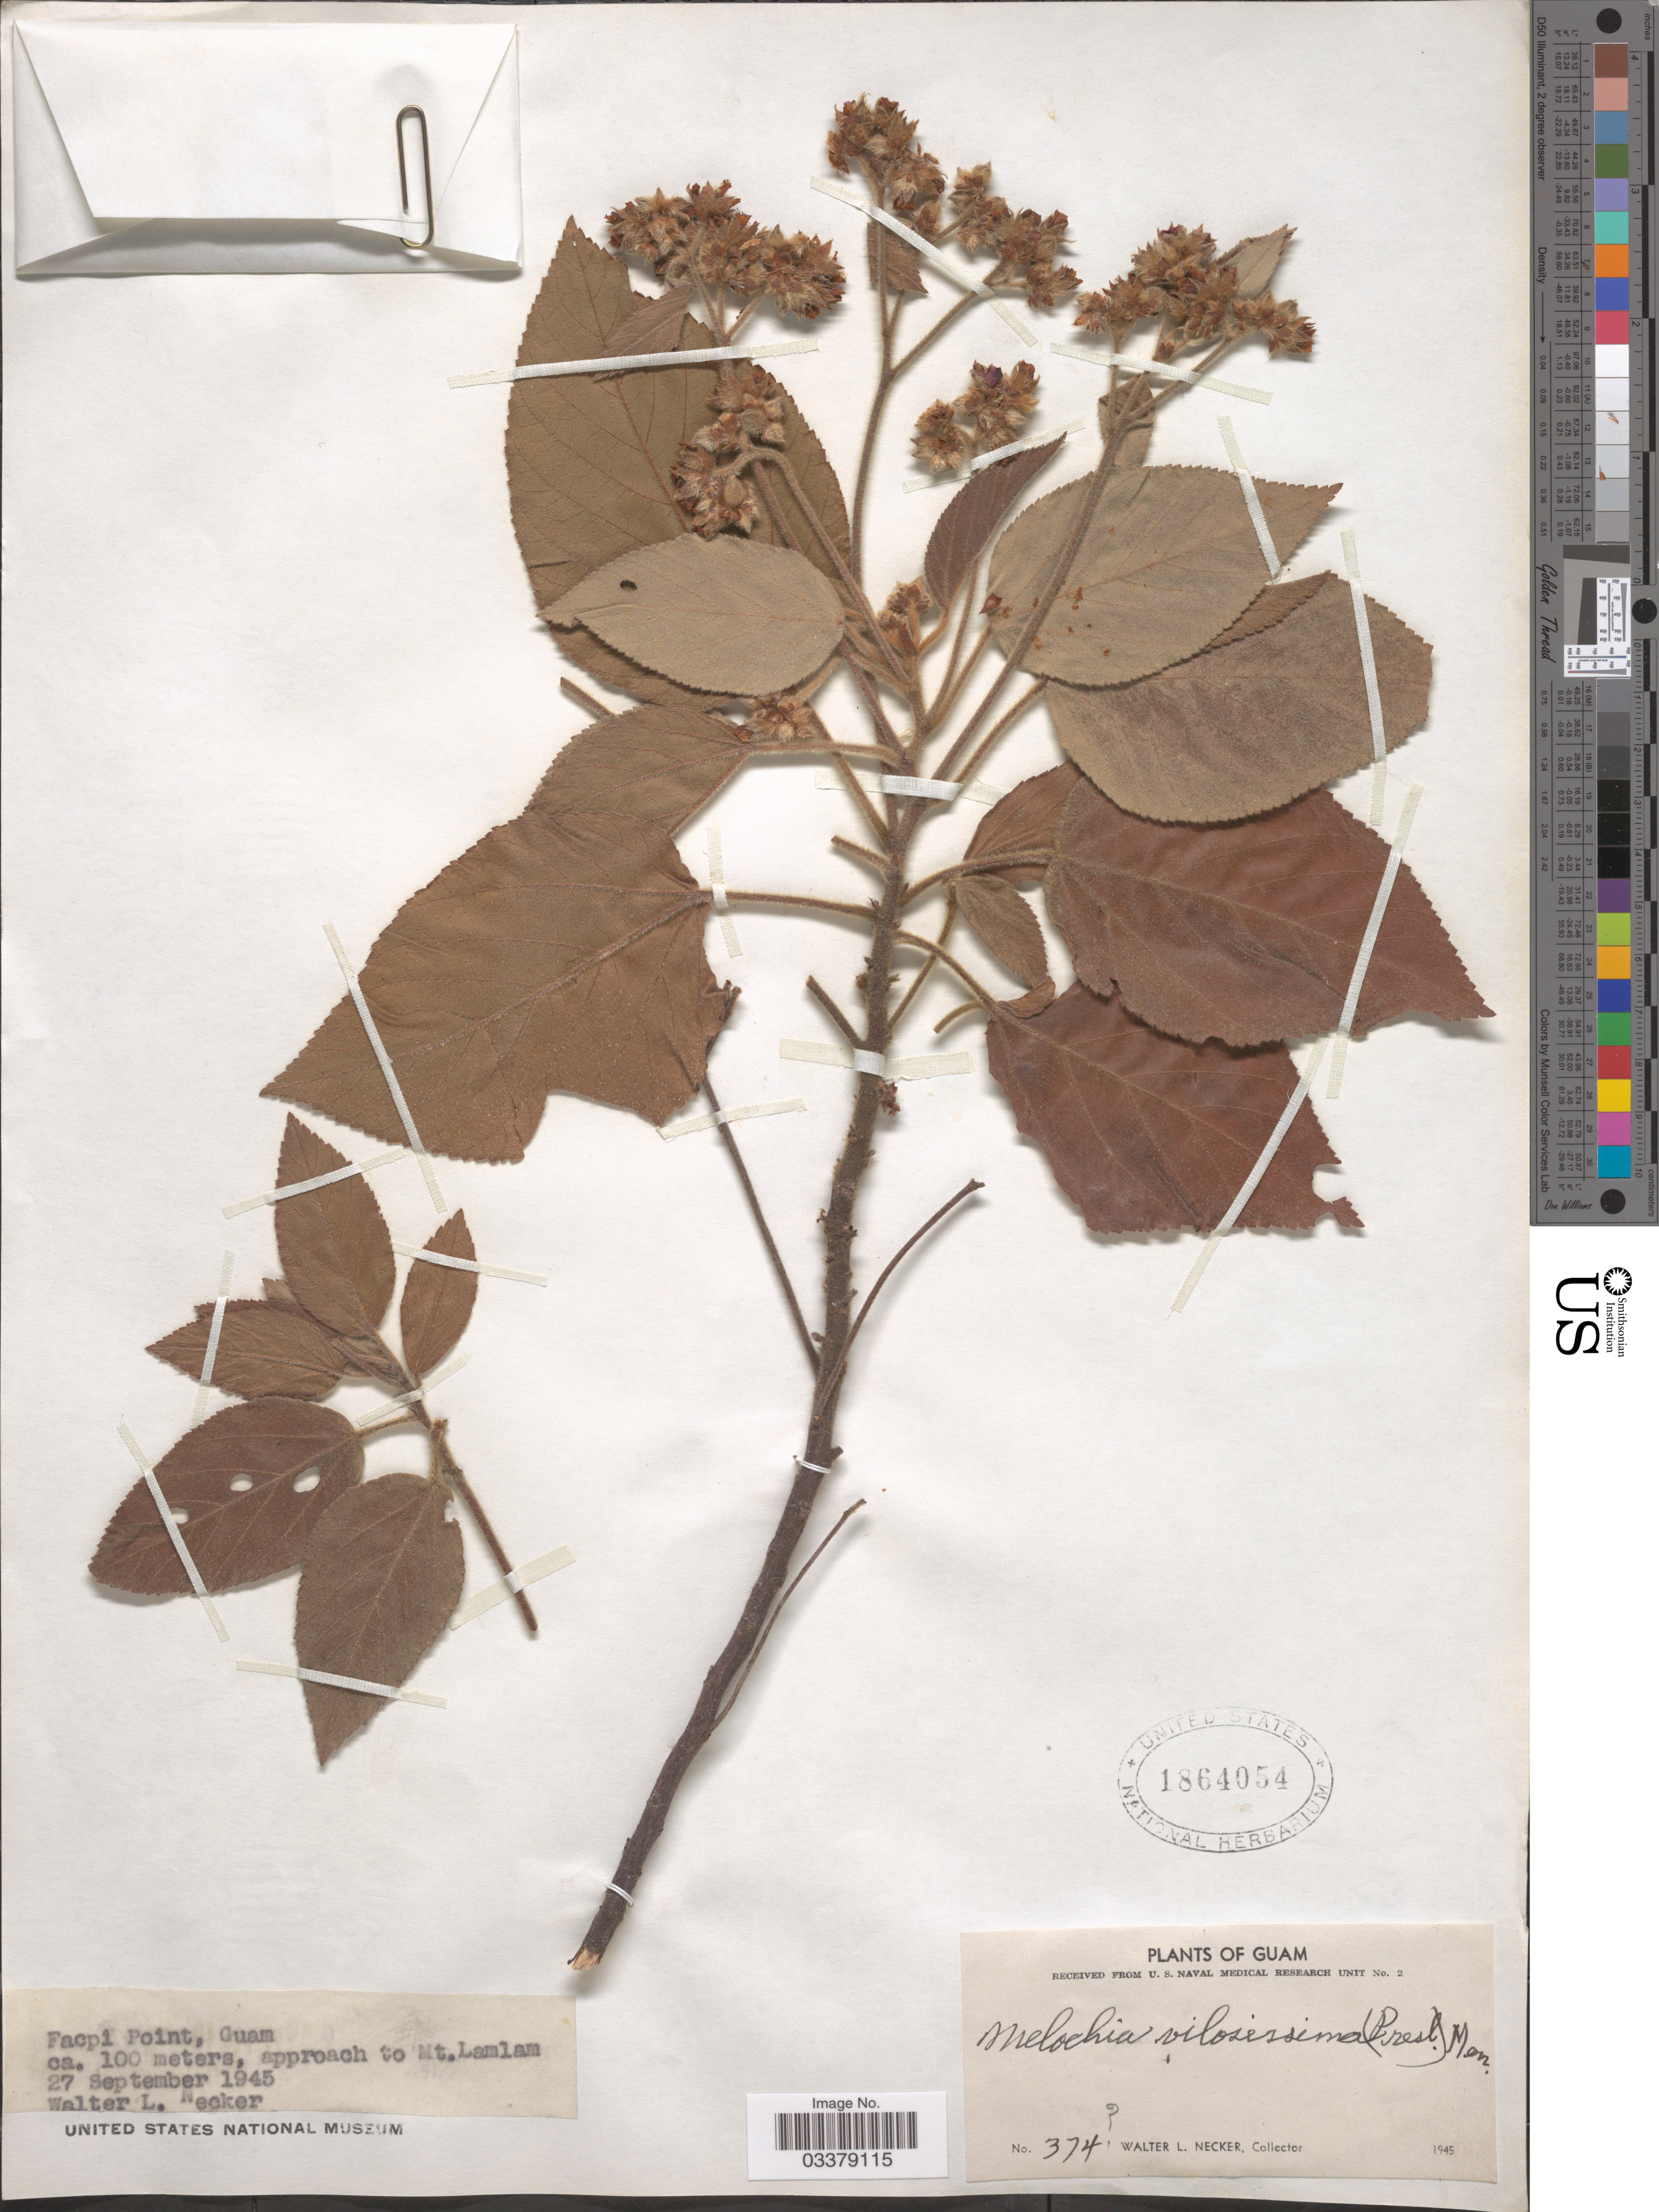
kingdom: Plantae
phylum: Tracheophyta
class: Magnoliopsida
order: Malvales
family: Malvaceae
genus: Melochia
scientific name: Melochia villosissima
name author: (C. Presl) Merr.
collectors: W. L. Necker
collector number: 374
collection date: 1945-09-27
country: Guam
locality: Facpi Point. Approach to Mt. Lamlam.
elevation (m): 100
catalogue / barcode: US 1864054